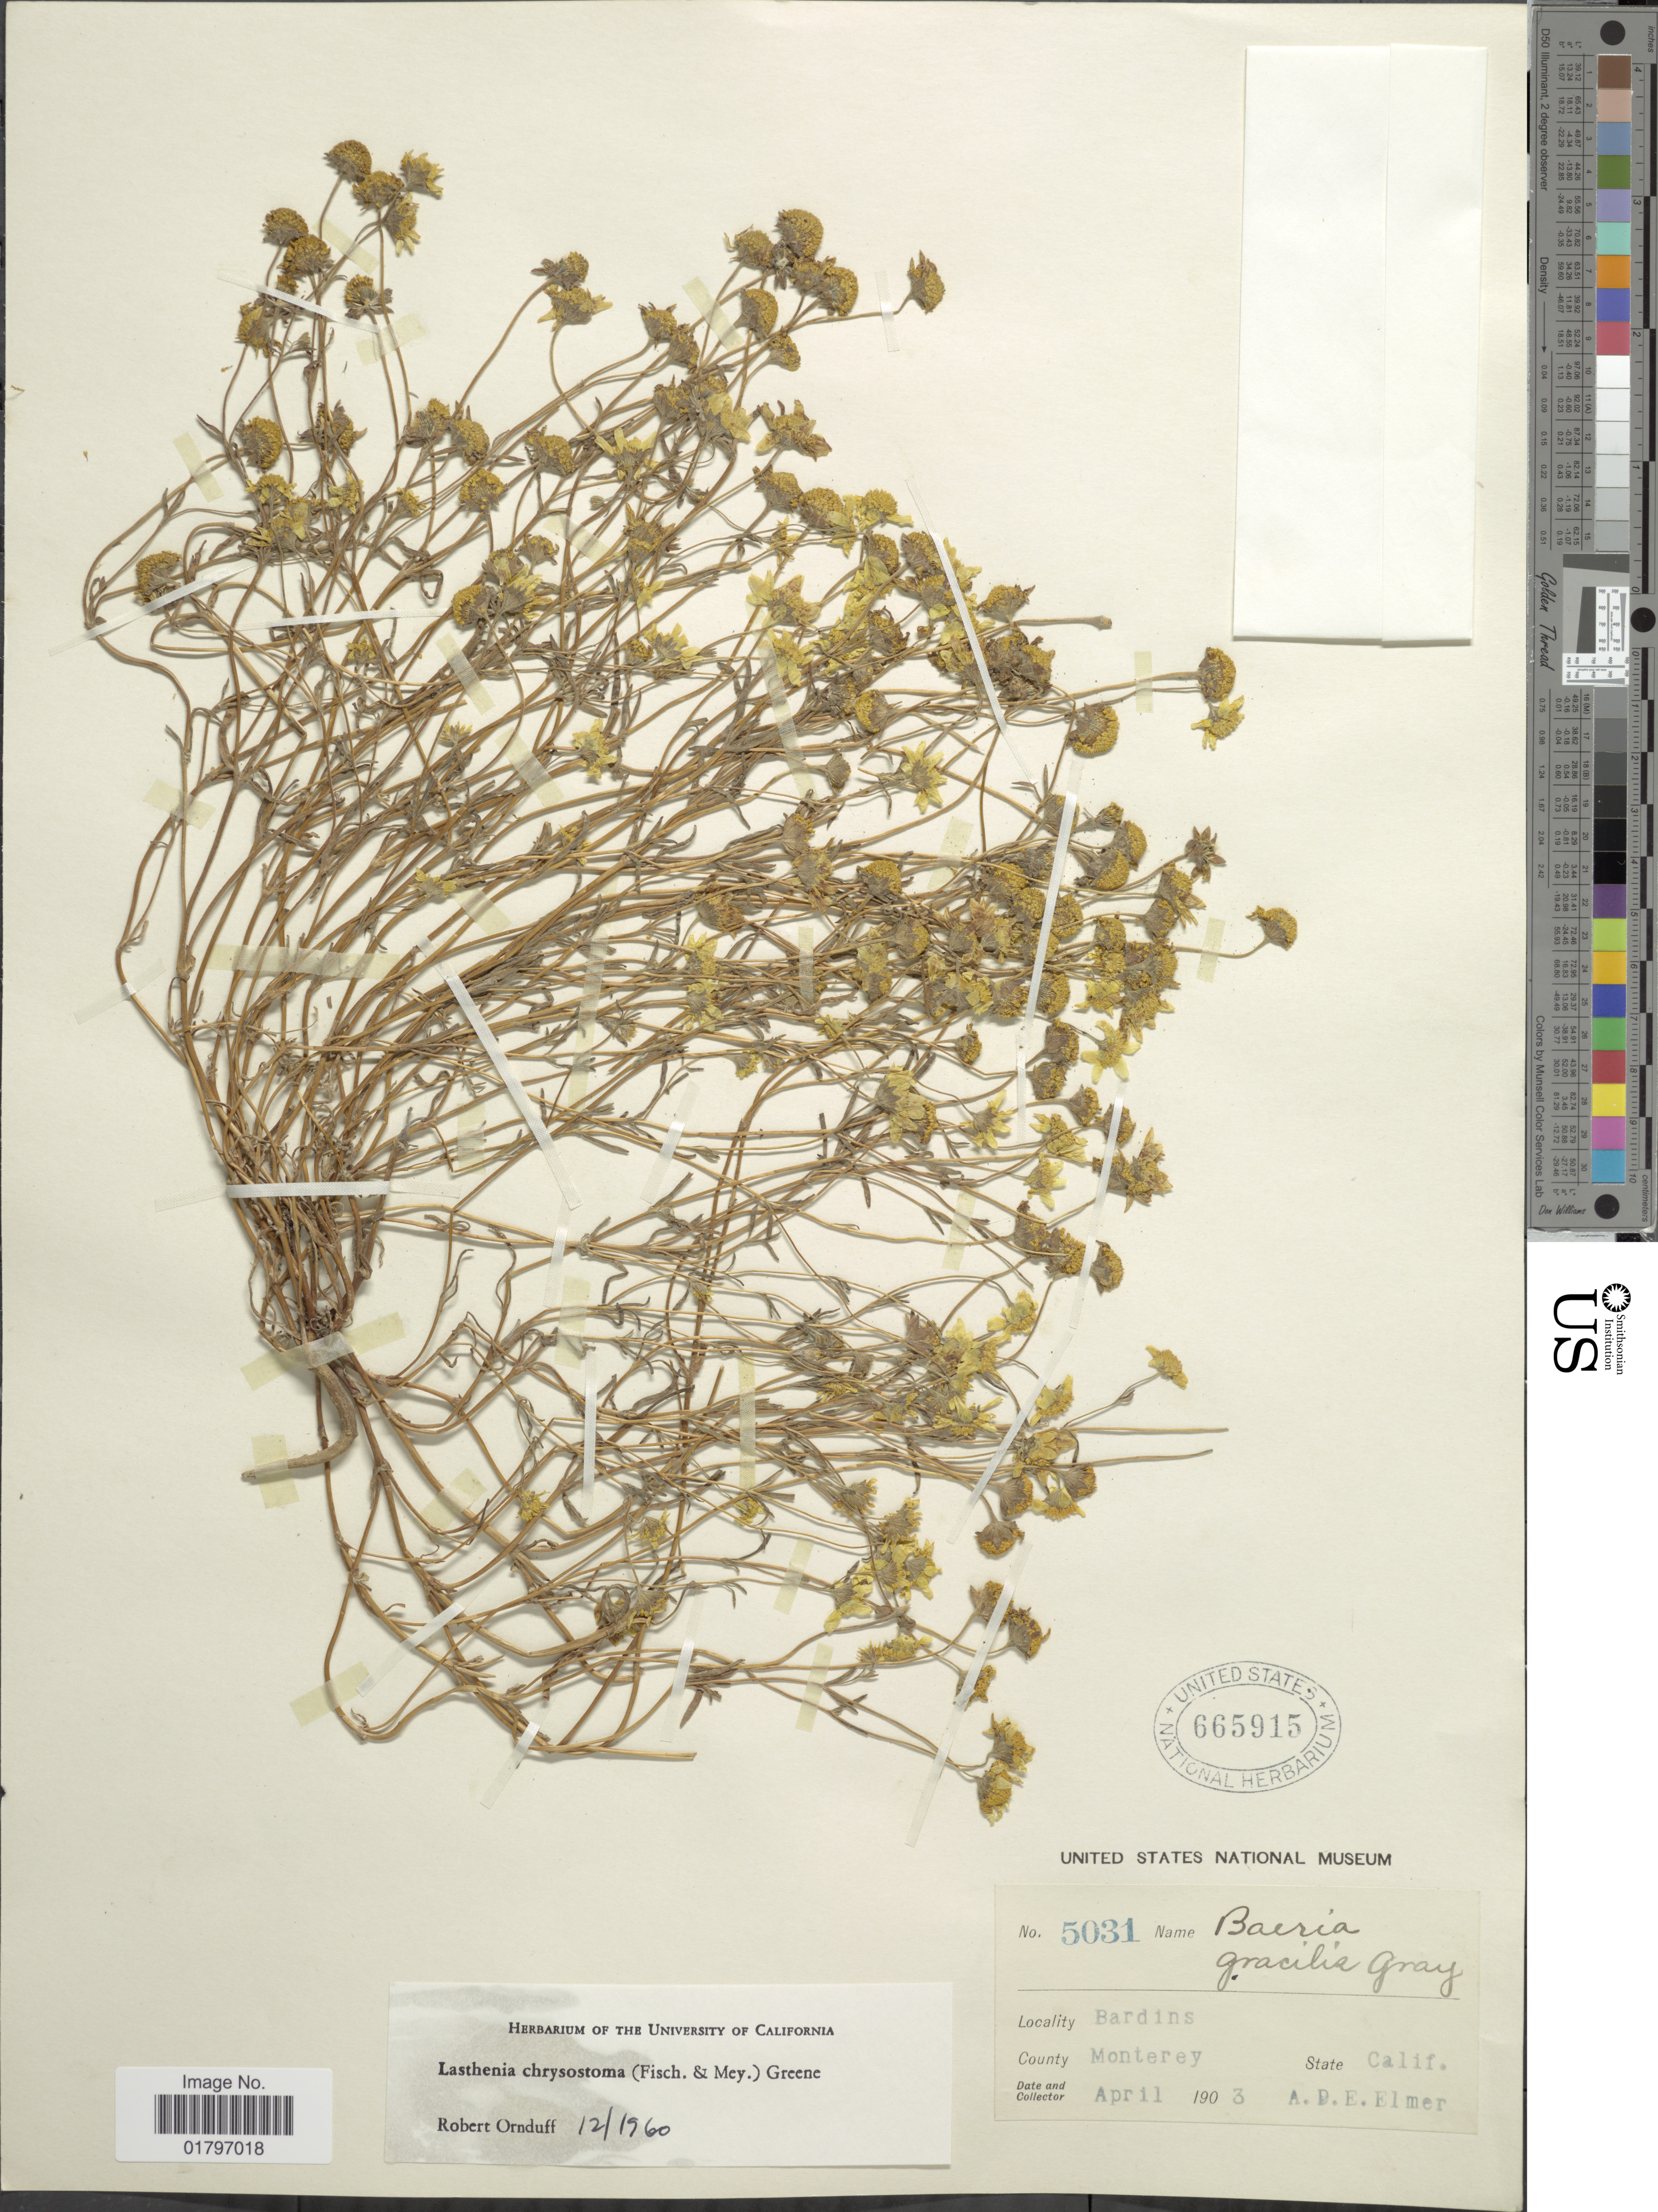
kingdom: Plantae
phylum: Tracheophyta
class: Magnoliopsida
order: Asterales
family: Asteraceae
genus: Lasthenia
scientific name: Lasthenia chrysostoma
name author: (Fisch. & C.A. Mey.) Greene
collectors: A. D. E. Elmer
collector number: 5031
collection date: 1903-04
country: United States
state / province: California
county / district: Monterey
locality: Bardins. County Monterey.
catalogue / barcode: US 665915